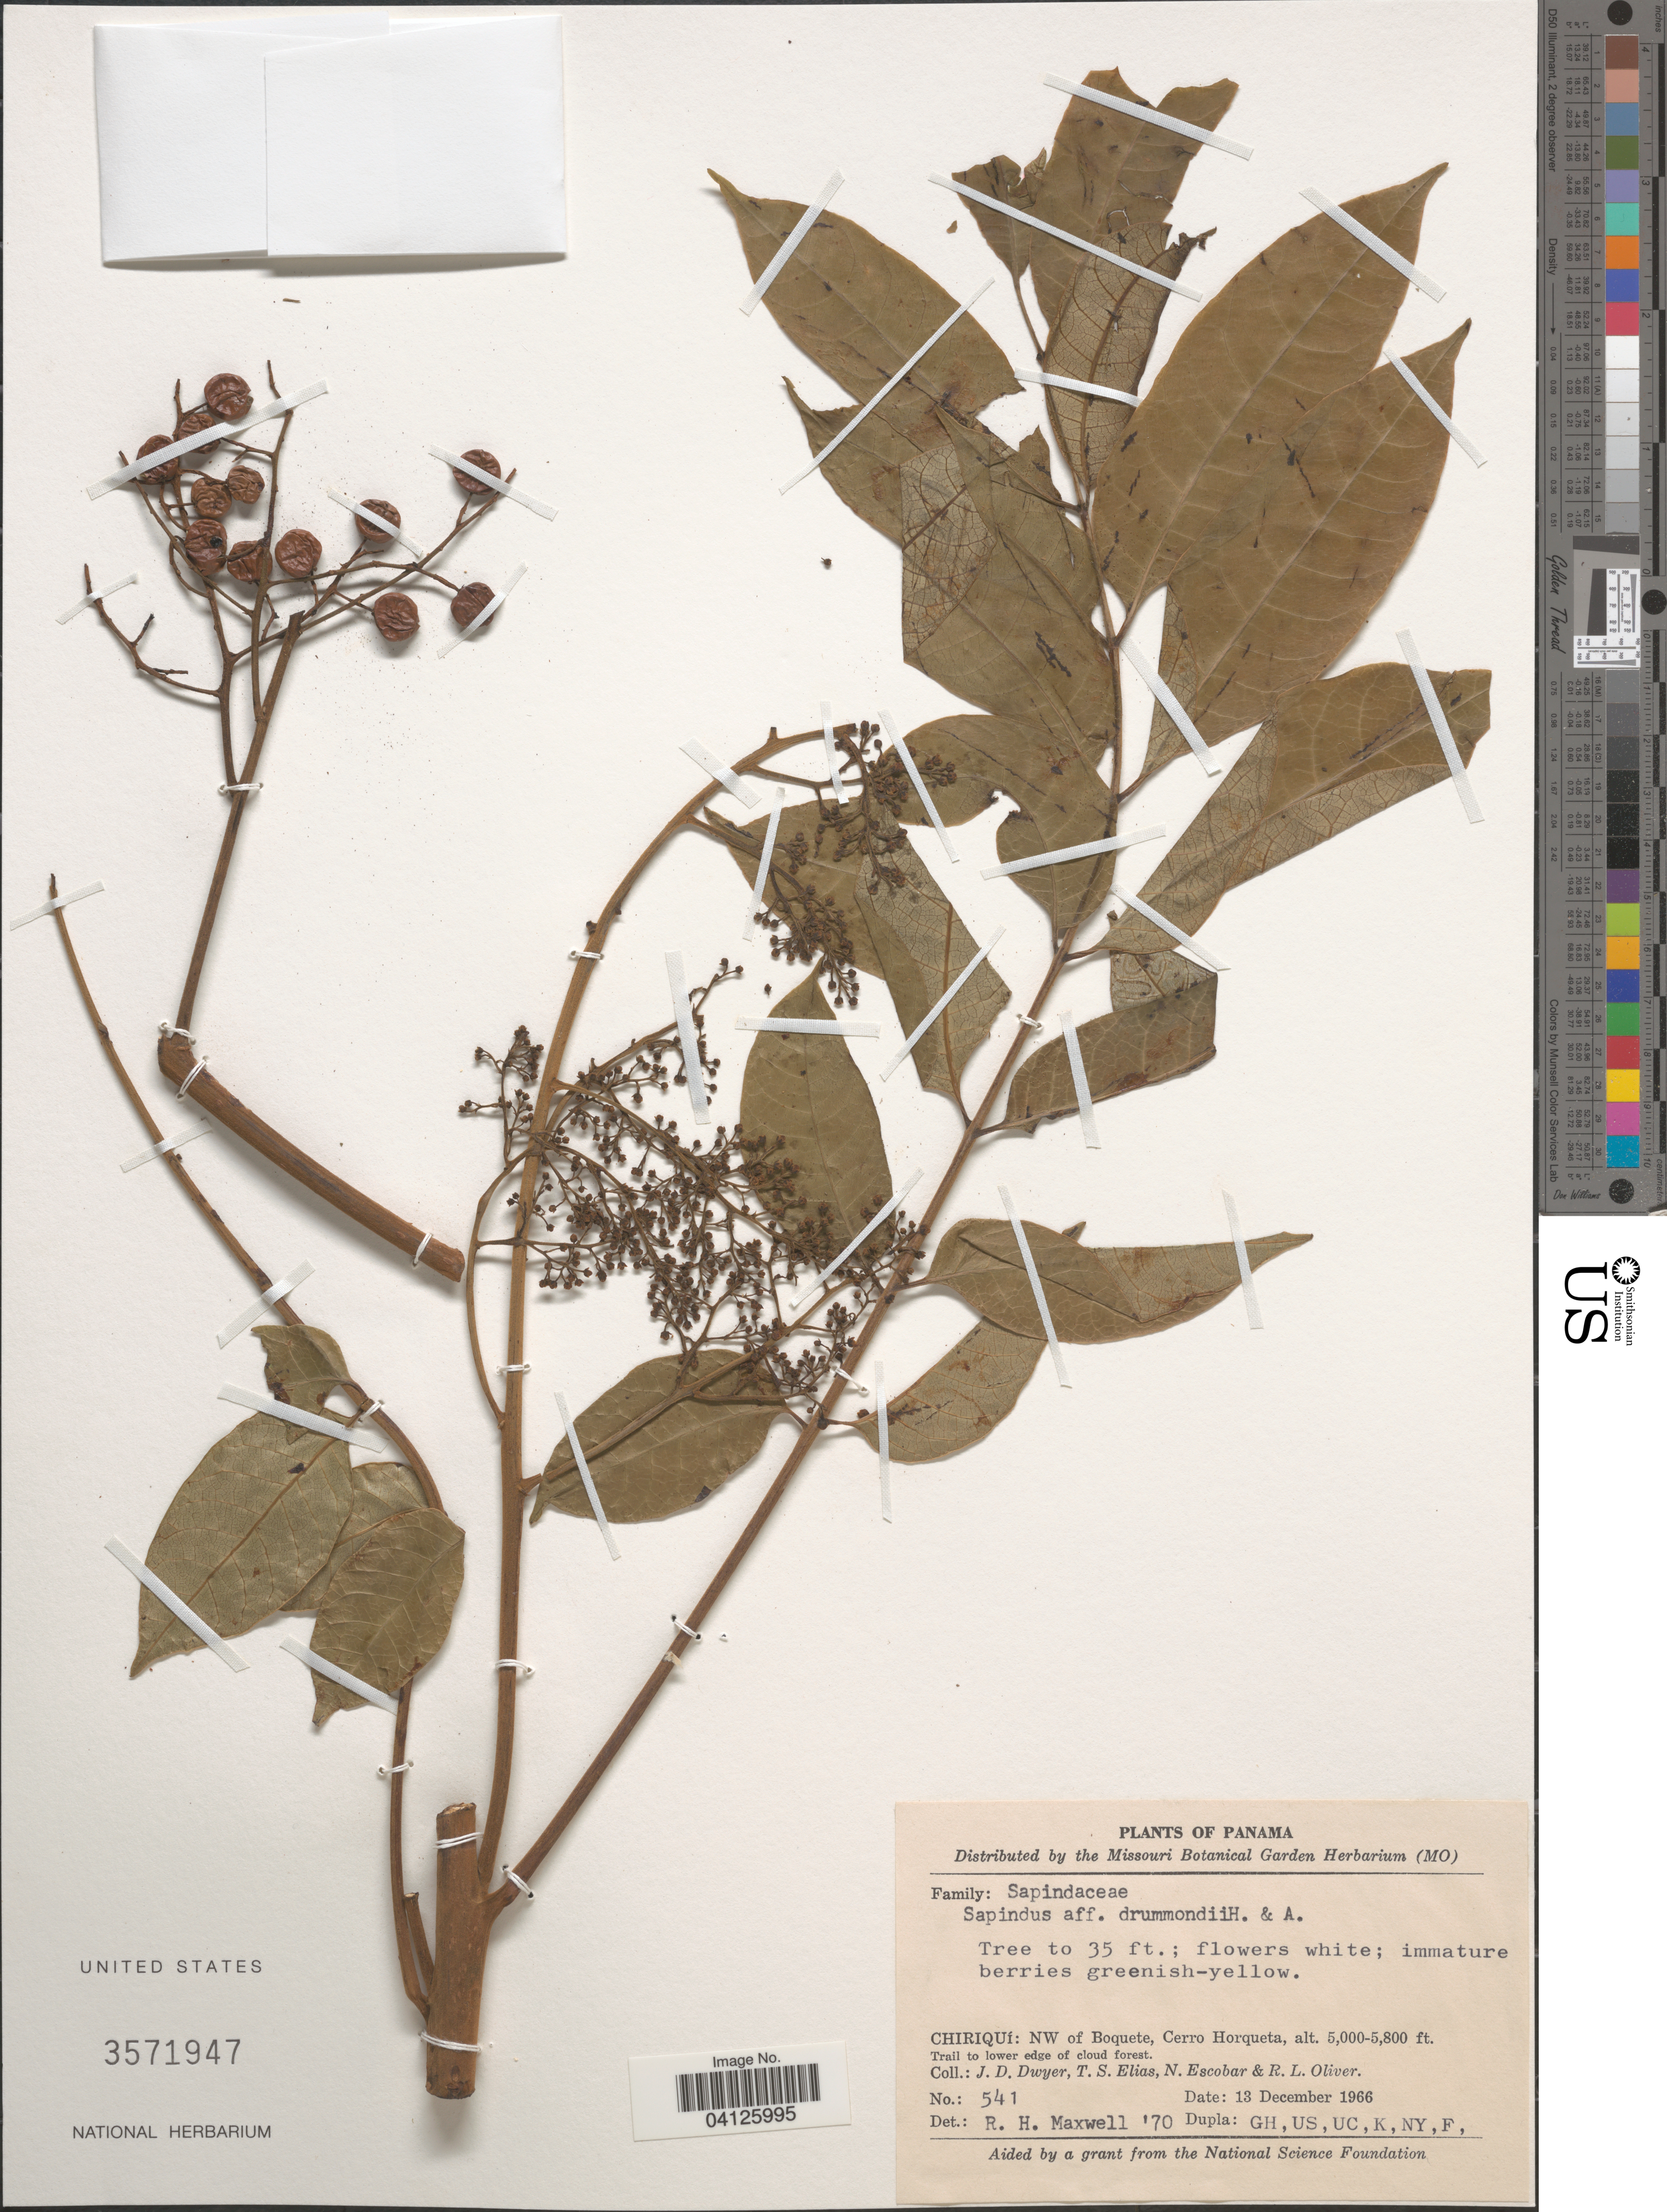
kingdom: Plantae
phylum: Tracheophyta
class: Magnoliopsida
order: Sapindales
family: Anacardiaceae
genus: Toxicodendron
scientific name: Toxicodendron striatum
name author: (Ruiz & Pav.) Kuntze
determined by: Mitchell, John D.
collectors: J. D. Dwyer, T. S. Elias, N. Escobar & R. Oliver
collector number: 541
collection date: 1966-12-13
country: Panama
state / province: Chiriqui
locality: NW of Boquete, Cerro Horqueta.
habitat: Cloud forest.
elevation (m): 1524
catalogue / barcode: US 3571947